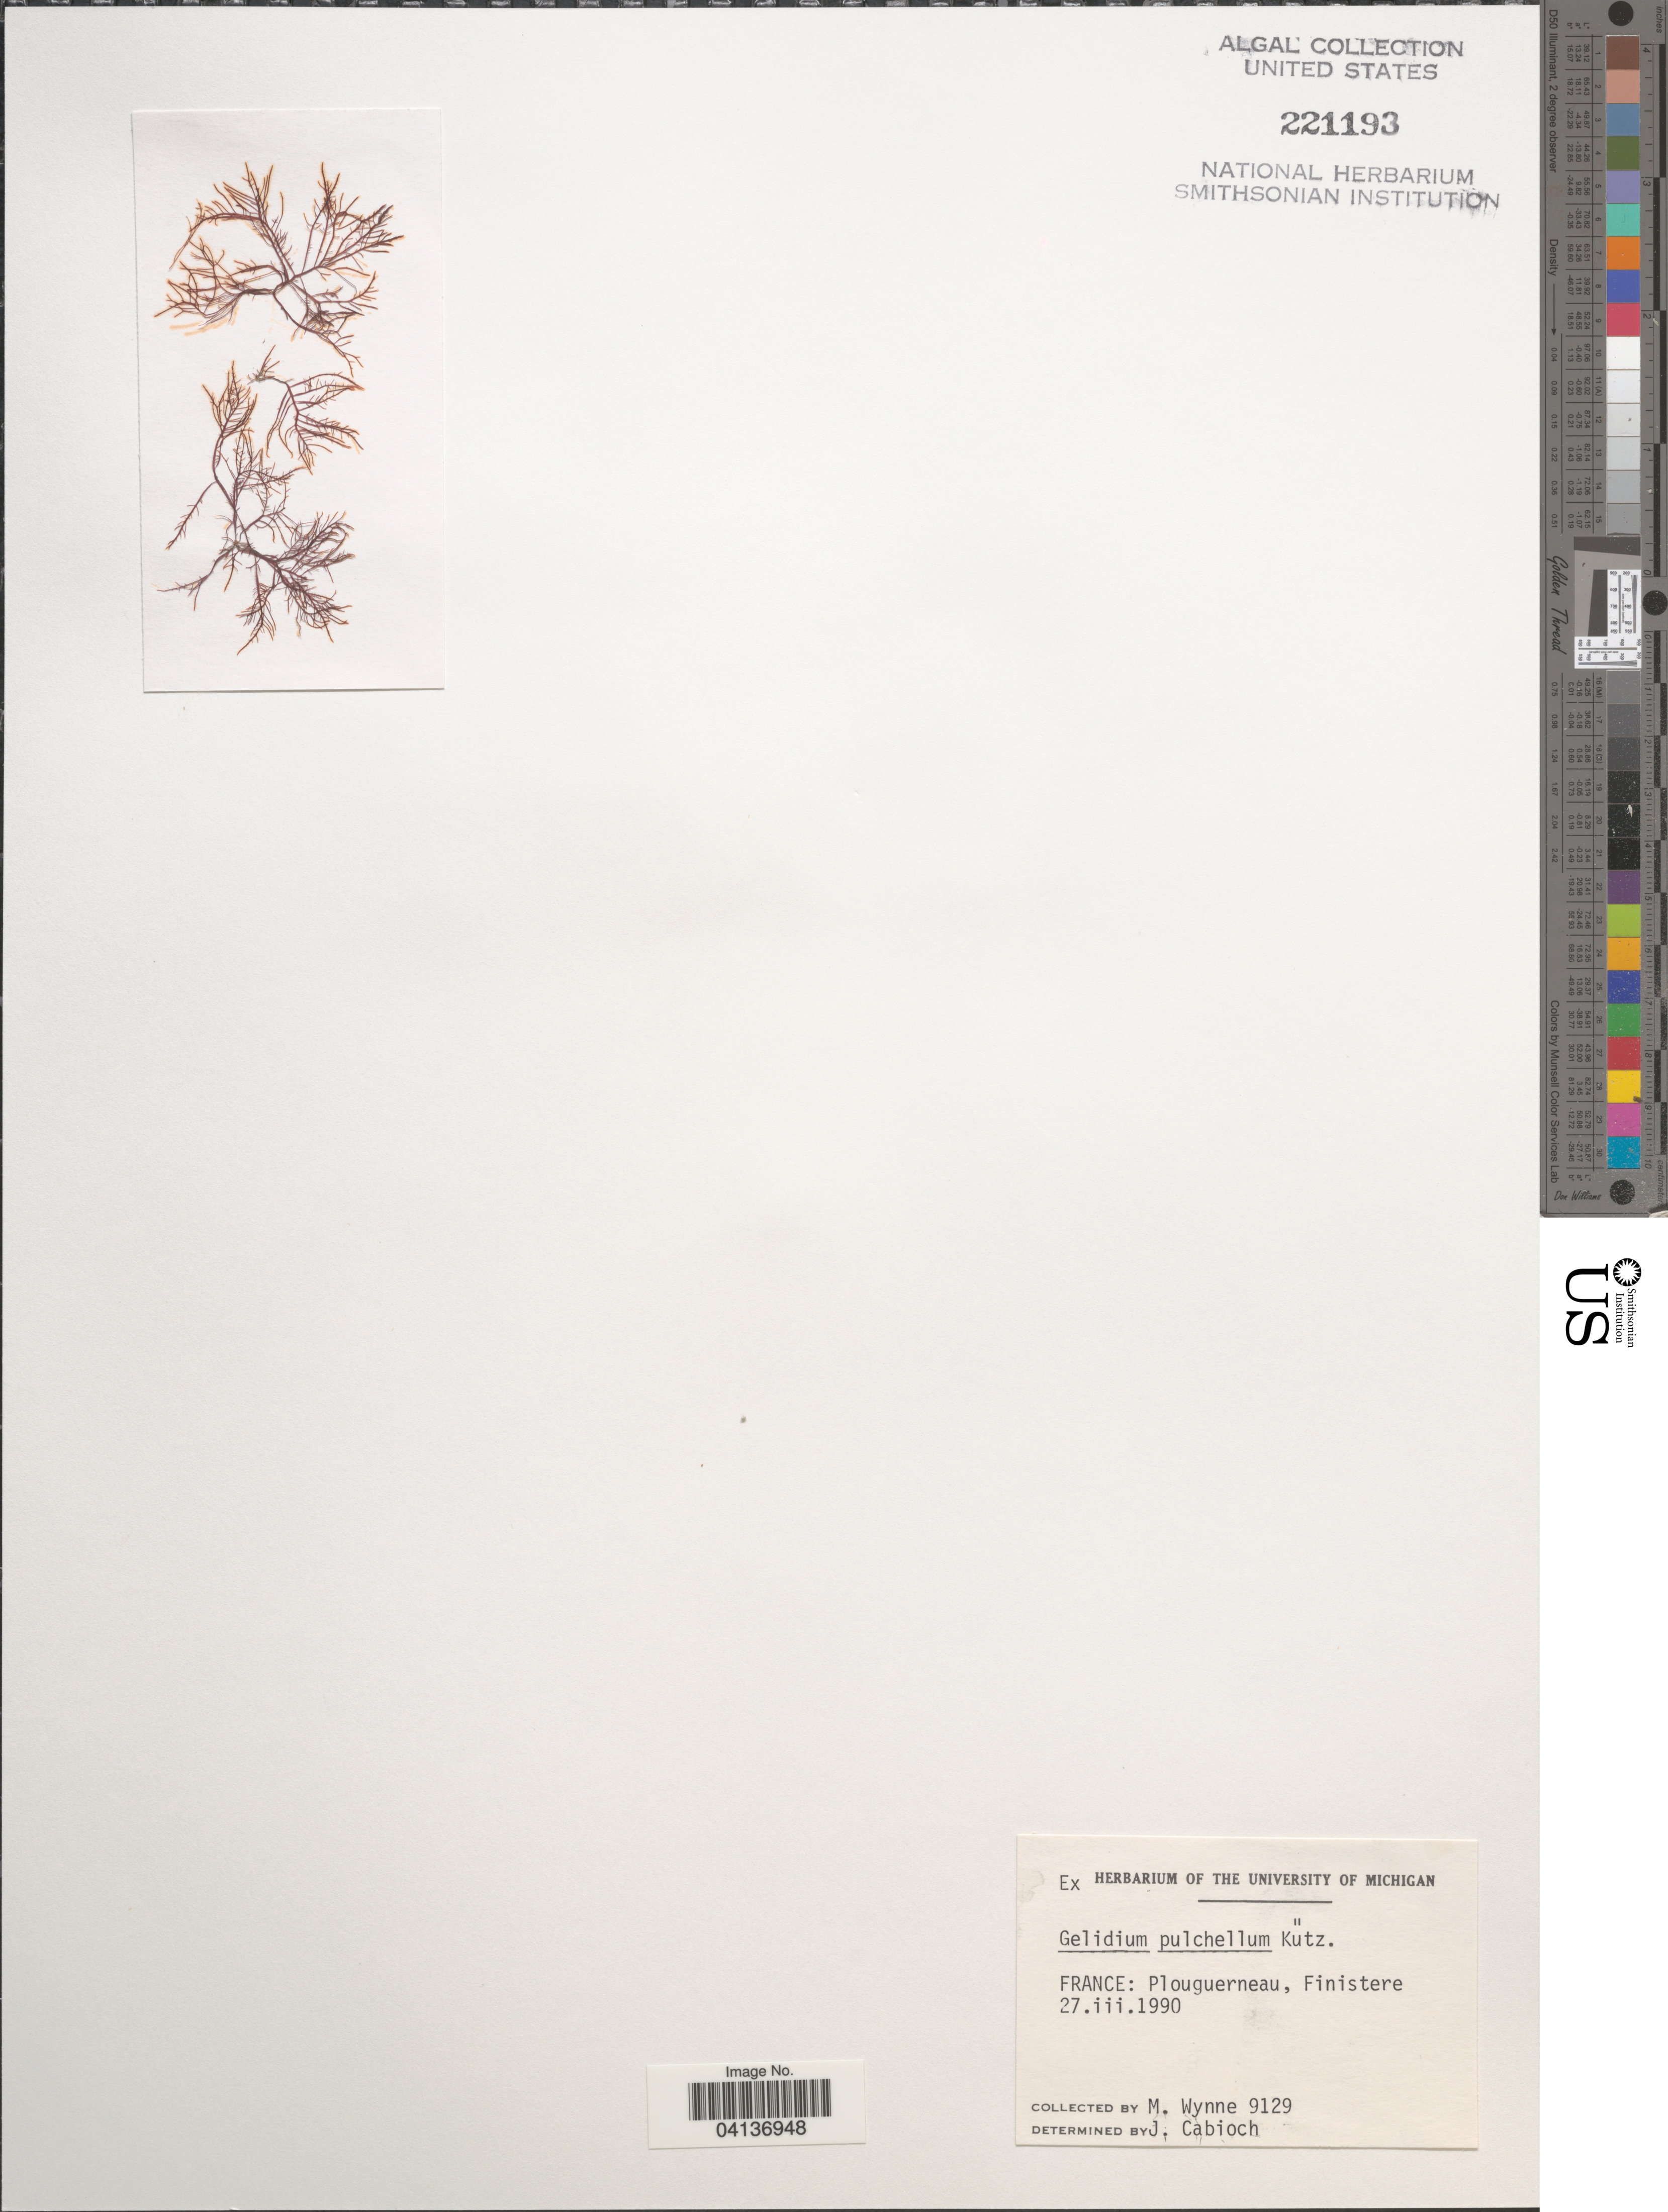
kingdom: Plantae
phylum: Rhodophyta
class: Florideophyceae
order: Gelidiales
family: Gelidiaceae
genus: Gelidium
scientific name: Gelidium pulchellum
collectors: M.J. Wynne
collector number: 9129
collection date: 1990-03-27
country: France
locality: Plouguerneau, Finistere.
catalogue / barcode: US 221193